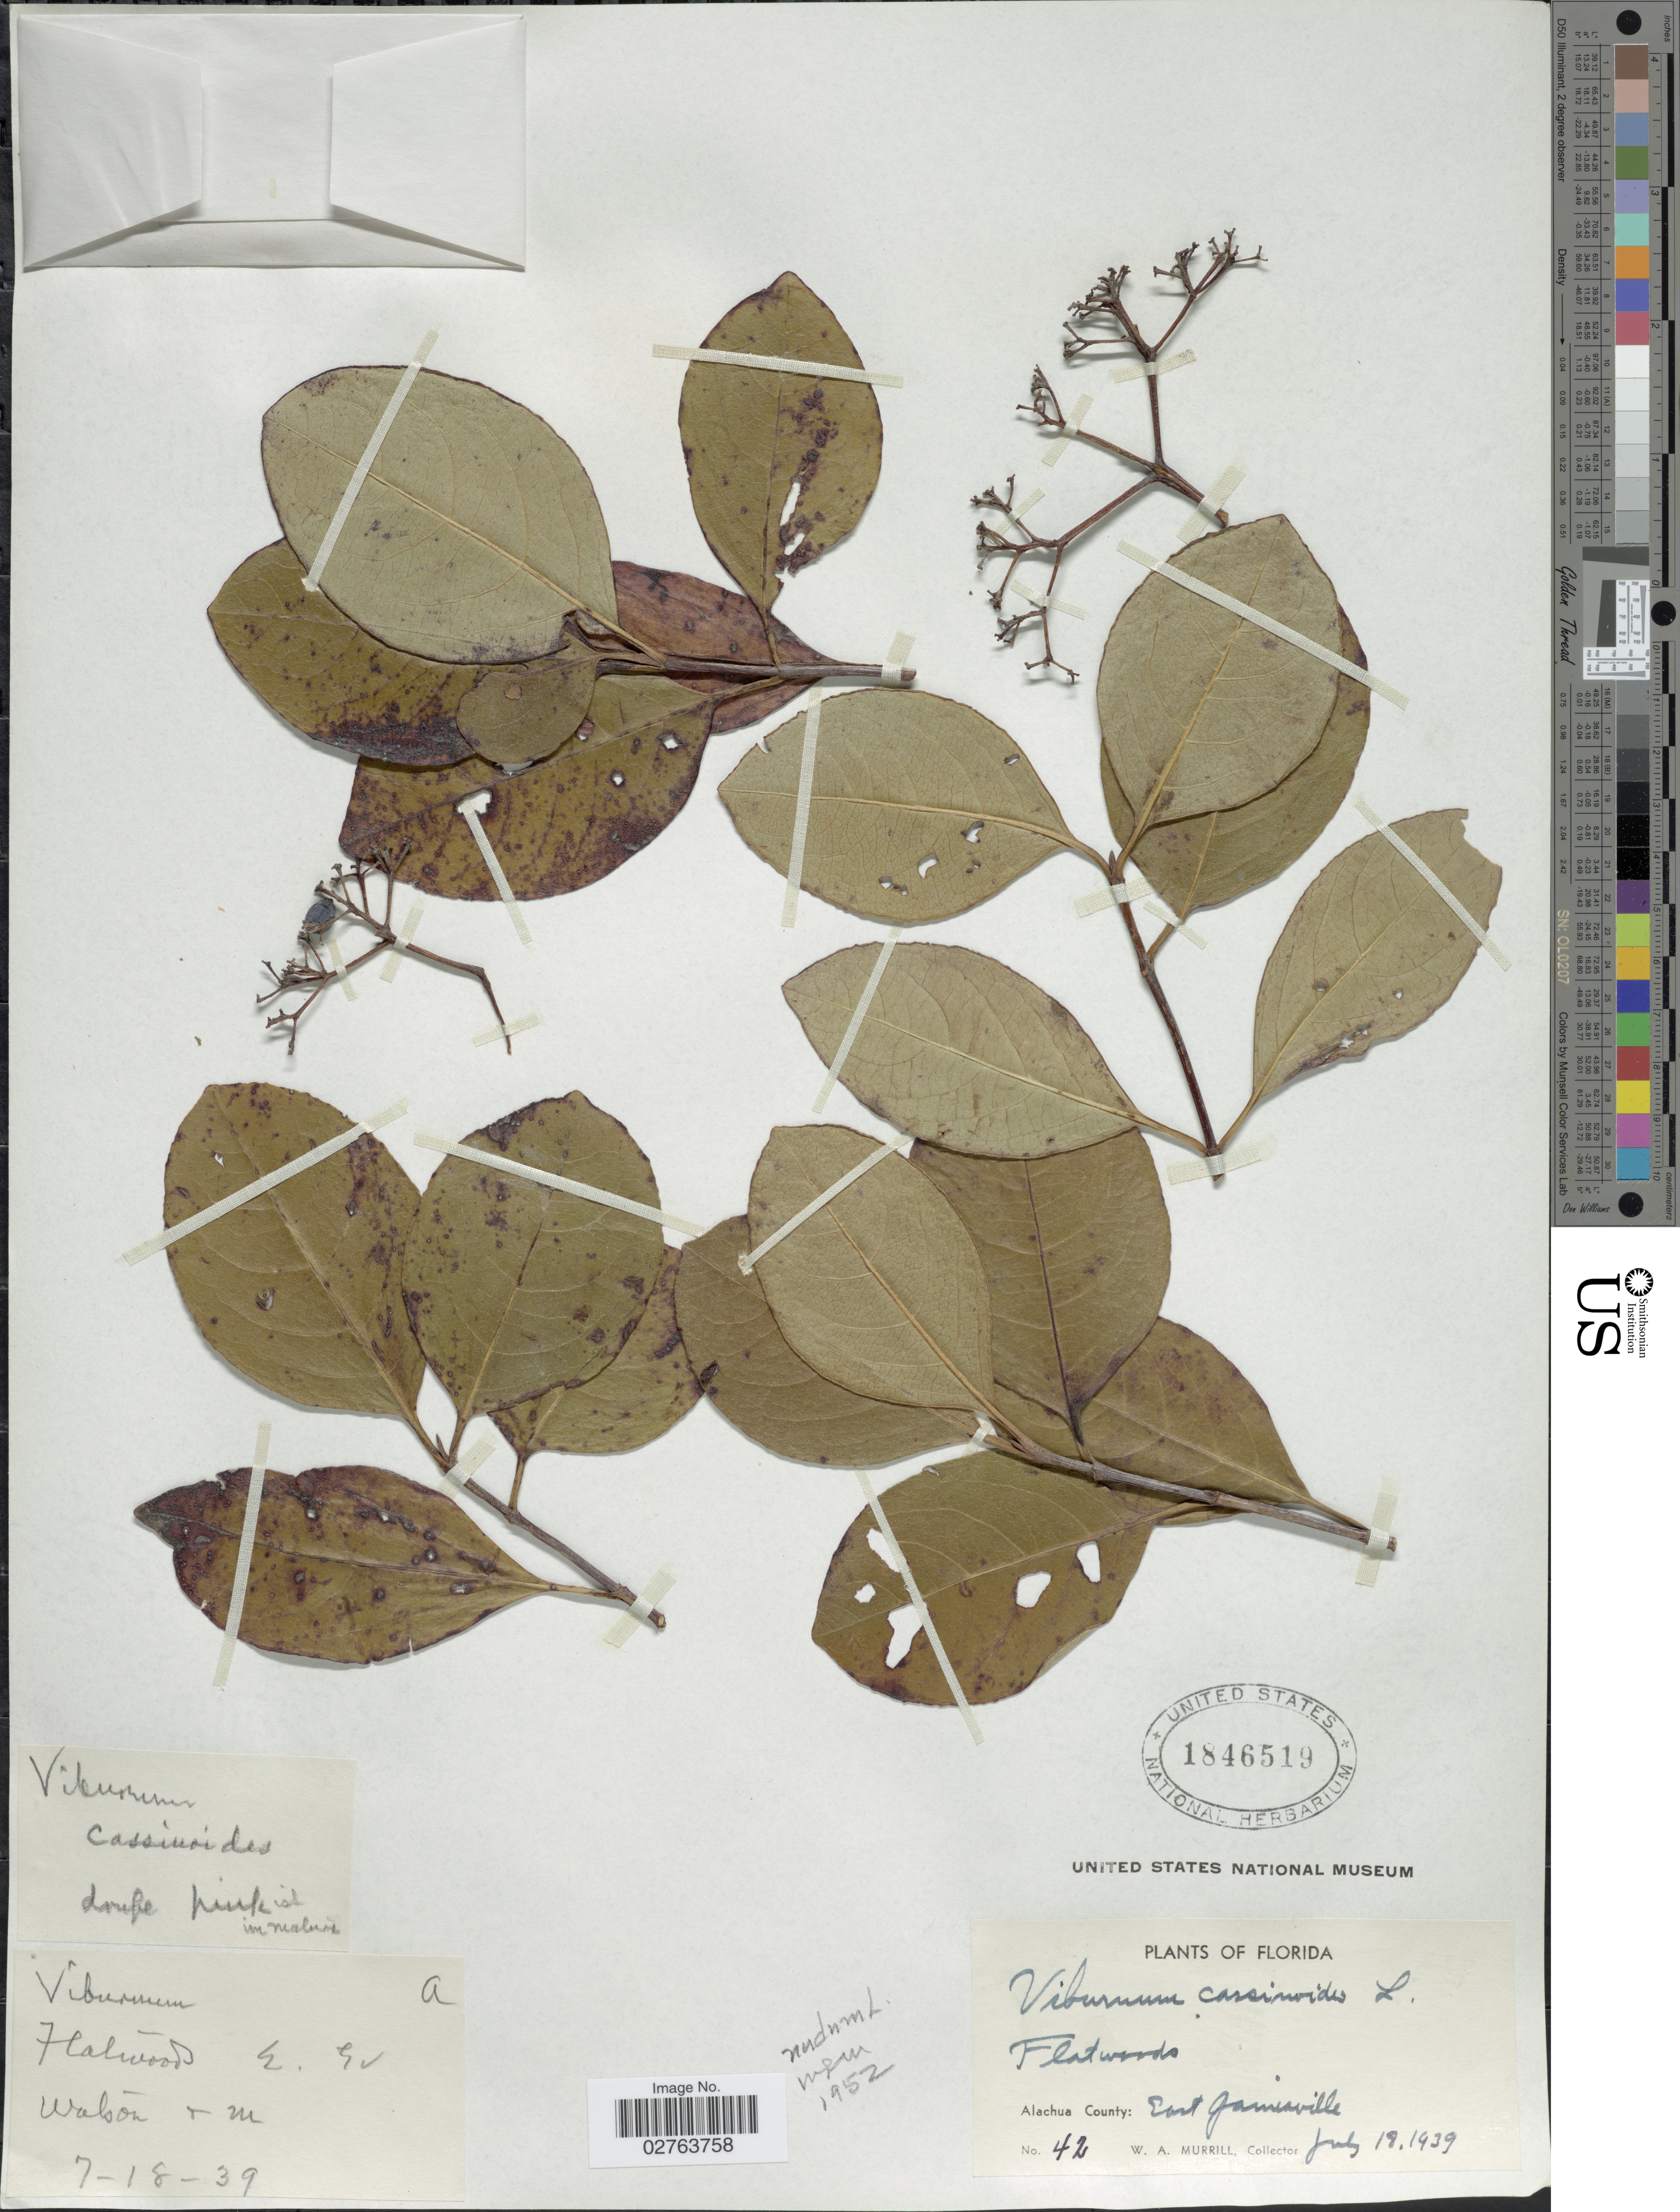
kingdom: Plantae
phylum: Tracheophyta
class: Magnoliopsida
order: Dipsacales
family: Viburnaceae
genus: Viburnum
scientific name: Viburnum nudum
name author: L.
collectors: W. A. Murrill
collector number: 42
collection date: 1939-07-18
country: United States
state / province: Florida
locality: Alachua County: East Gainesville.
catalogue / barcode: US 1846519